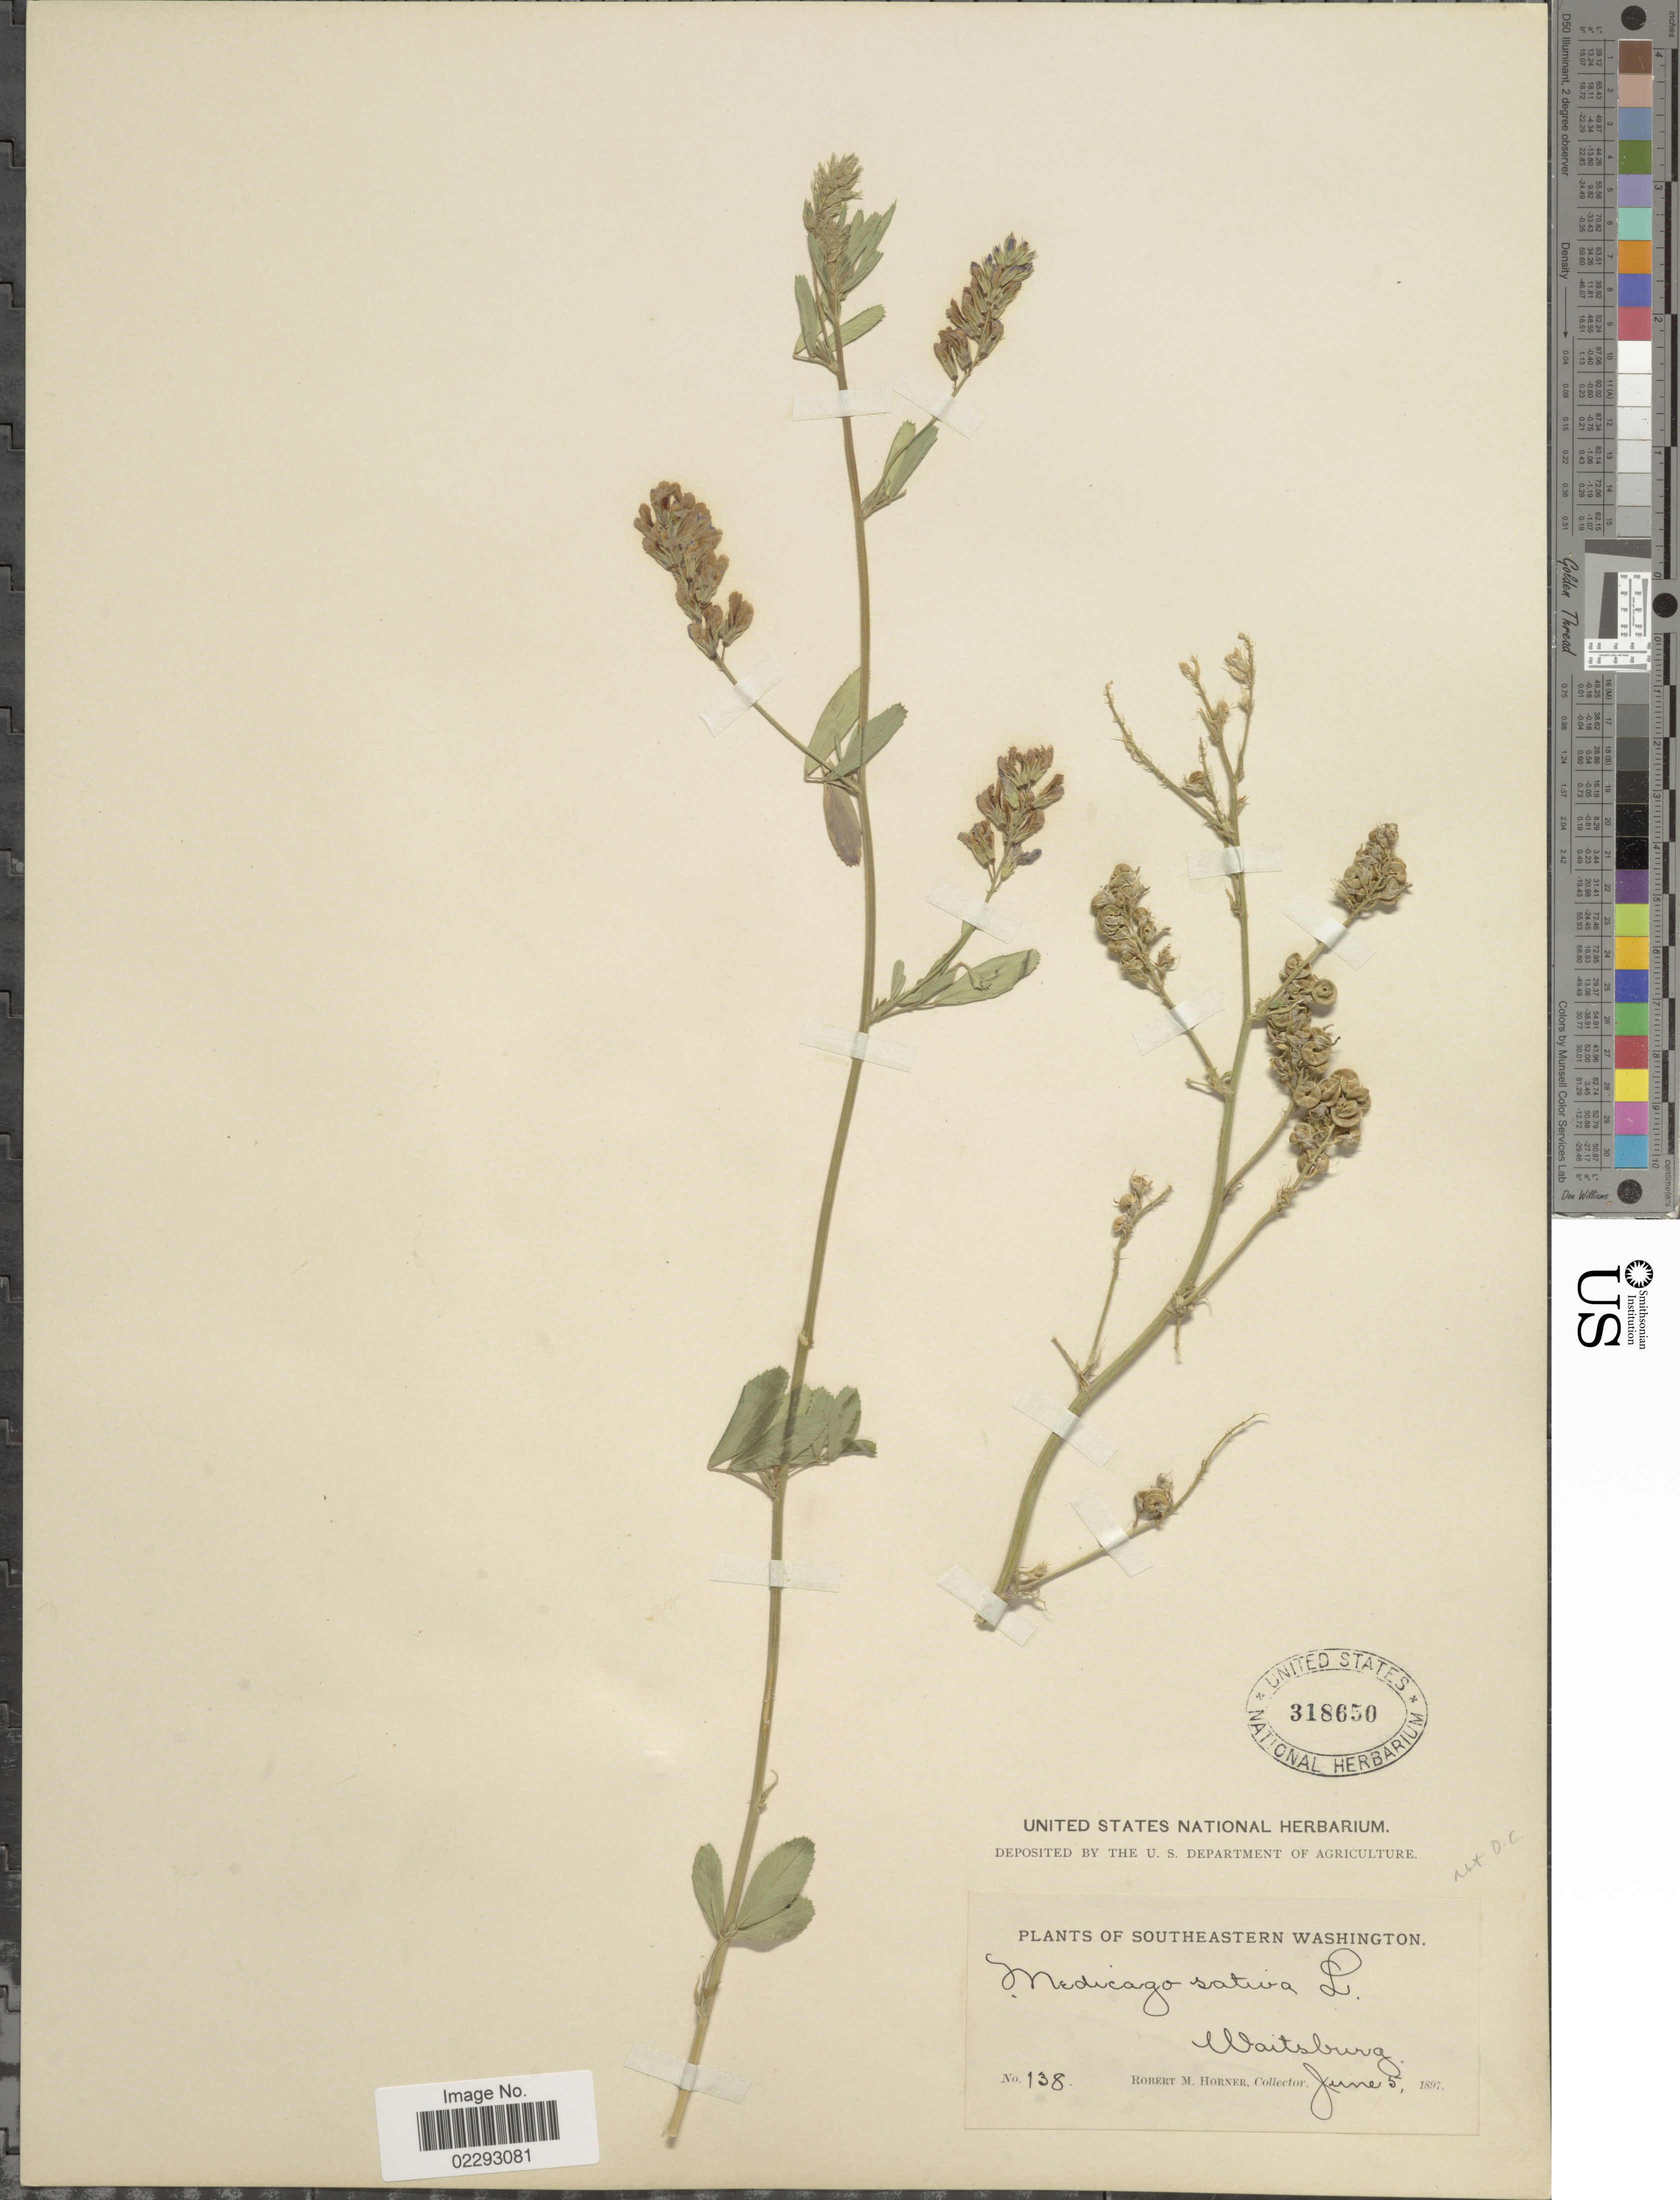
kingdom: Plantae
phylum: Tracheophyta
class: Magnoliopsida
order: Fabales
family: Fabaceae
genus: Medicago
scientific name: Medicago sativa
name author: L.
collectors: R. Horner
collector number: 138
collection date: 1897-06-05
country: United States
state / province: Washington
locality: Southeastern Washington, Waitsburg.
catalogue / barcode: US 318650